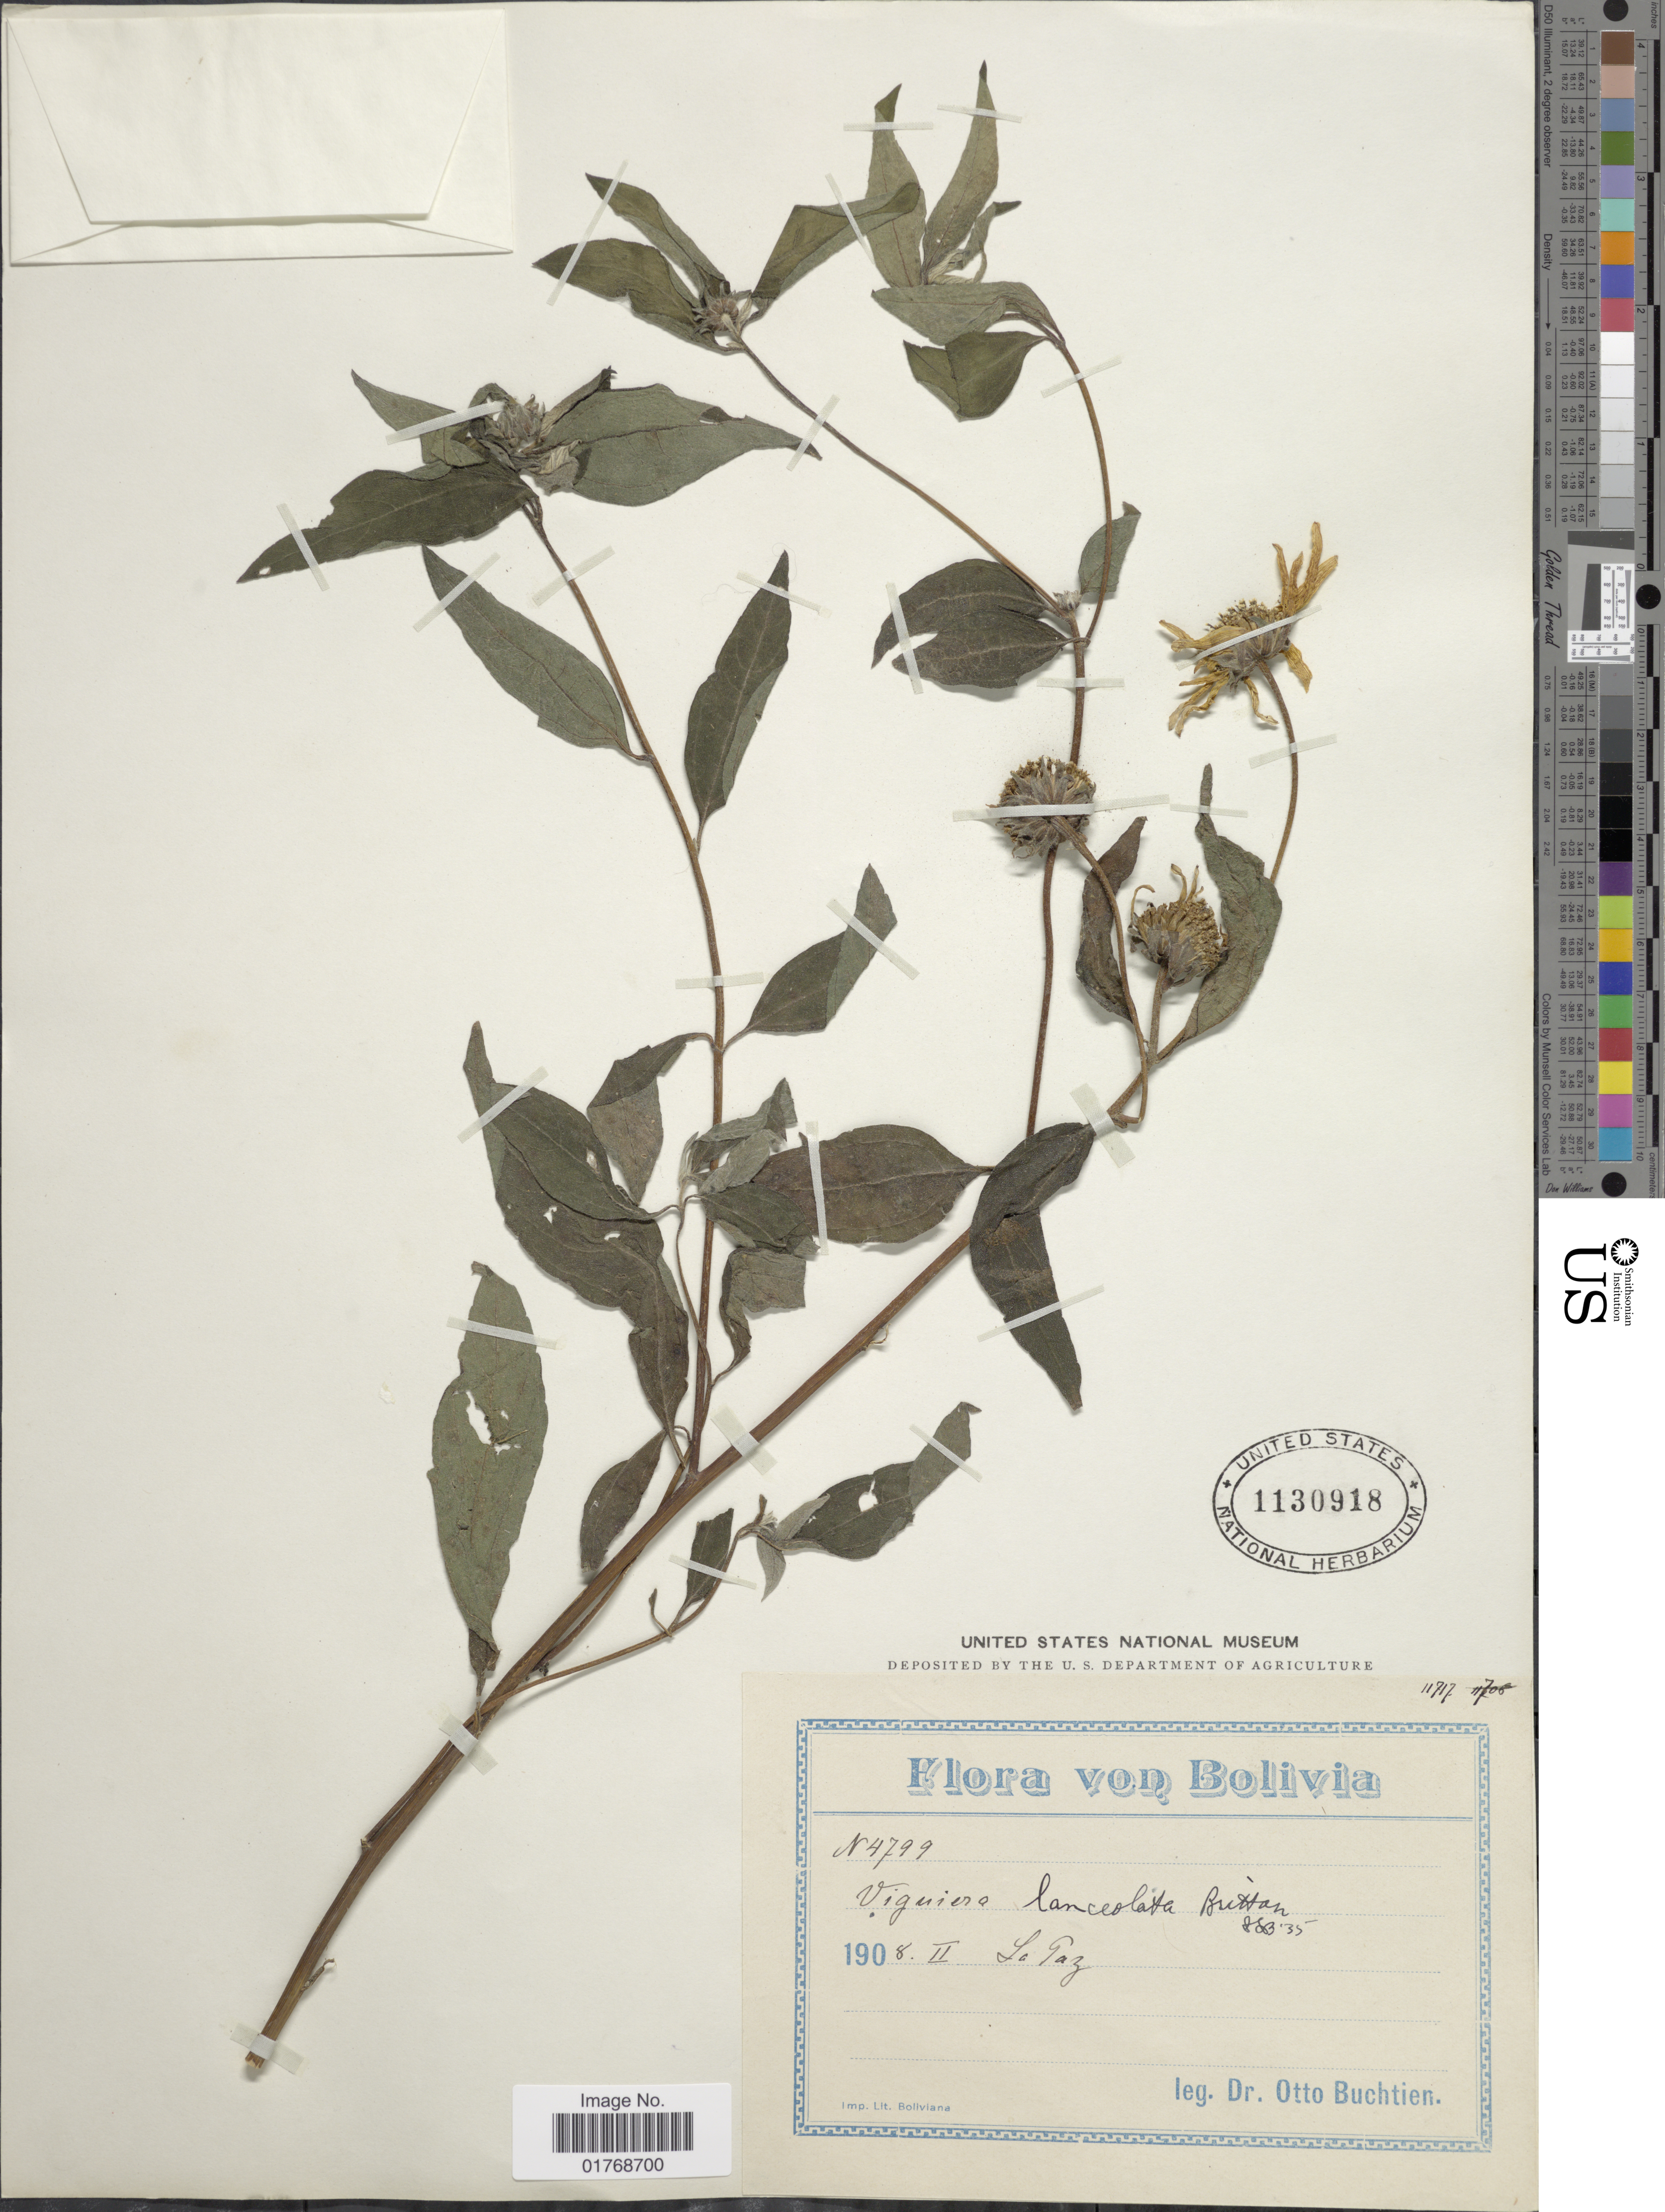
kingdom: Plantae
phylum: Tracheophyta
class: Magnoliopsida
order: Asterales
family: Asteraceae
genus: Viguiera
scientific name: Viguiera laciniata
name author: A. Gray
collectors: O. Buchtien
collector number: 4799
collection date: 1908-02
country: Bolivia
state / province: La Paz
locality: La Paz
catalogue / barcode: US 1130918